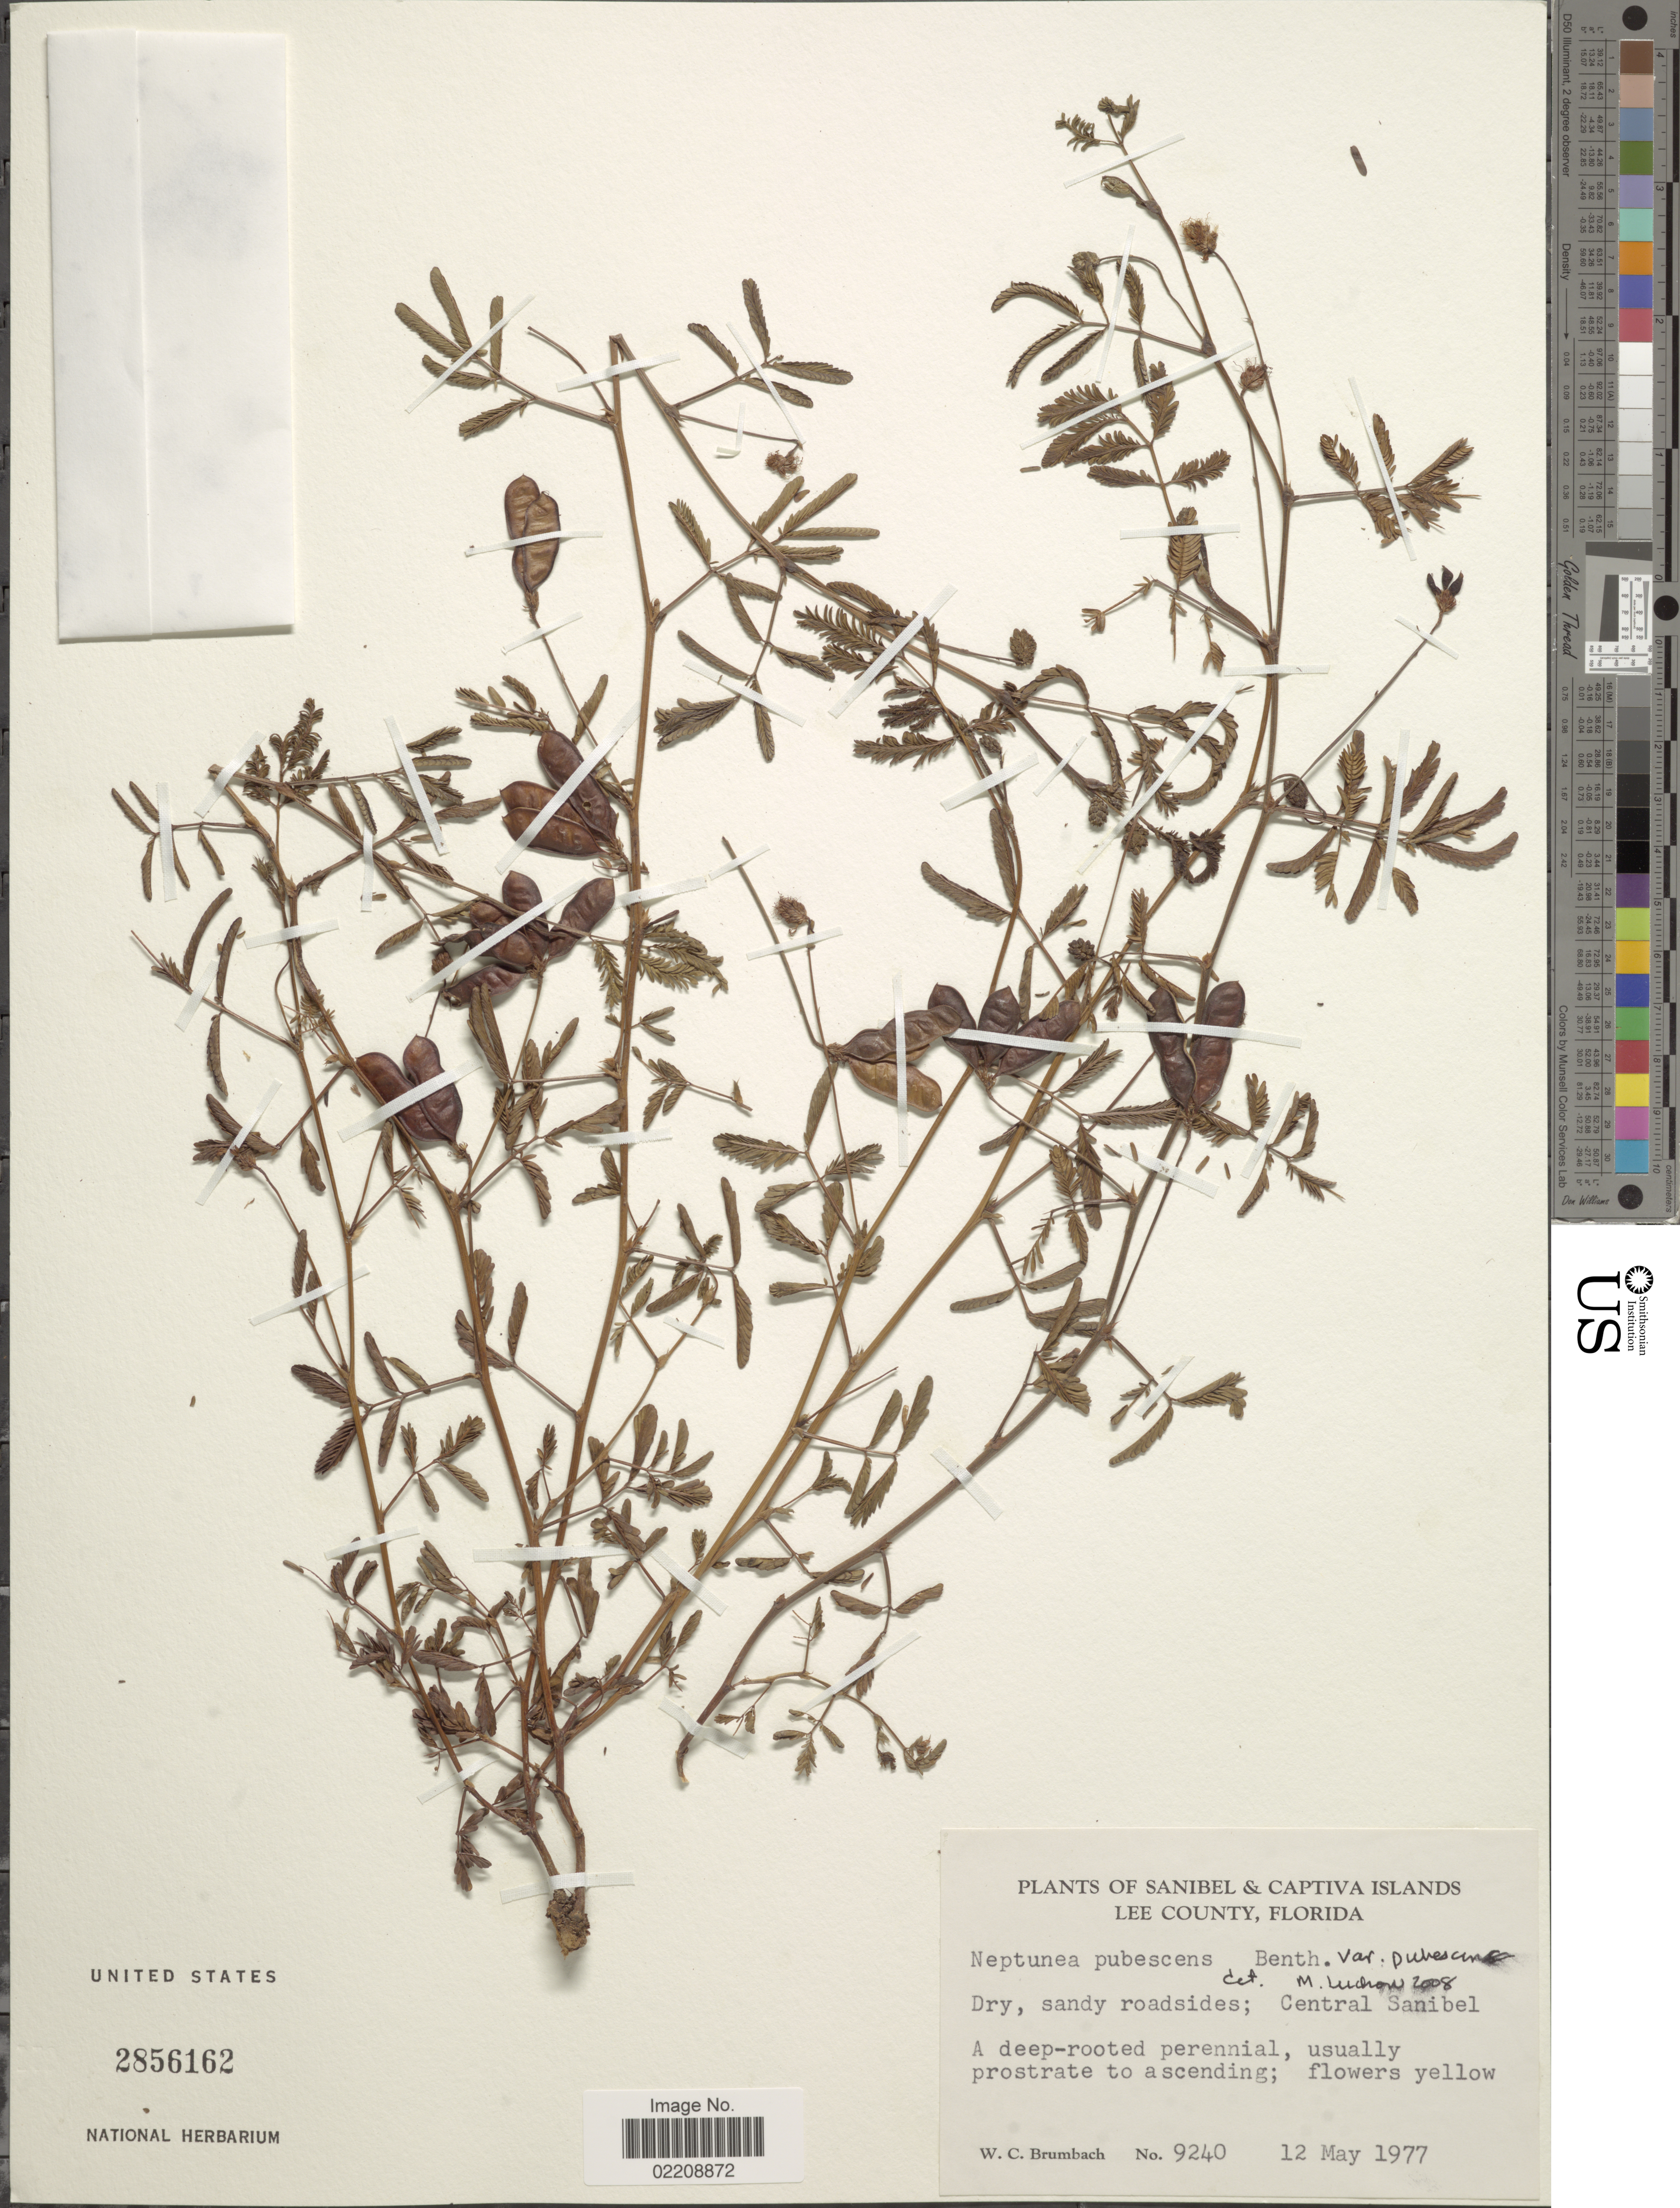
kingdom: Plantae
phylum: Tracheophyta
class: Magnoliopsida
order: Fabales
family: Fabaceae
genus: Neptunia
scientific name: Neptunia pubescens var. pubescens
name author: Benth.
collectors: W. C. Brumbach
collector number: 9240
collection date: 1977-05-12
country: United States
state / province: Florida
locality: Sanibel & Capitiva Islands, Lee County, Central Sanibel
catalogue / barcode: US 2856162